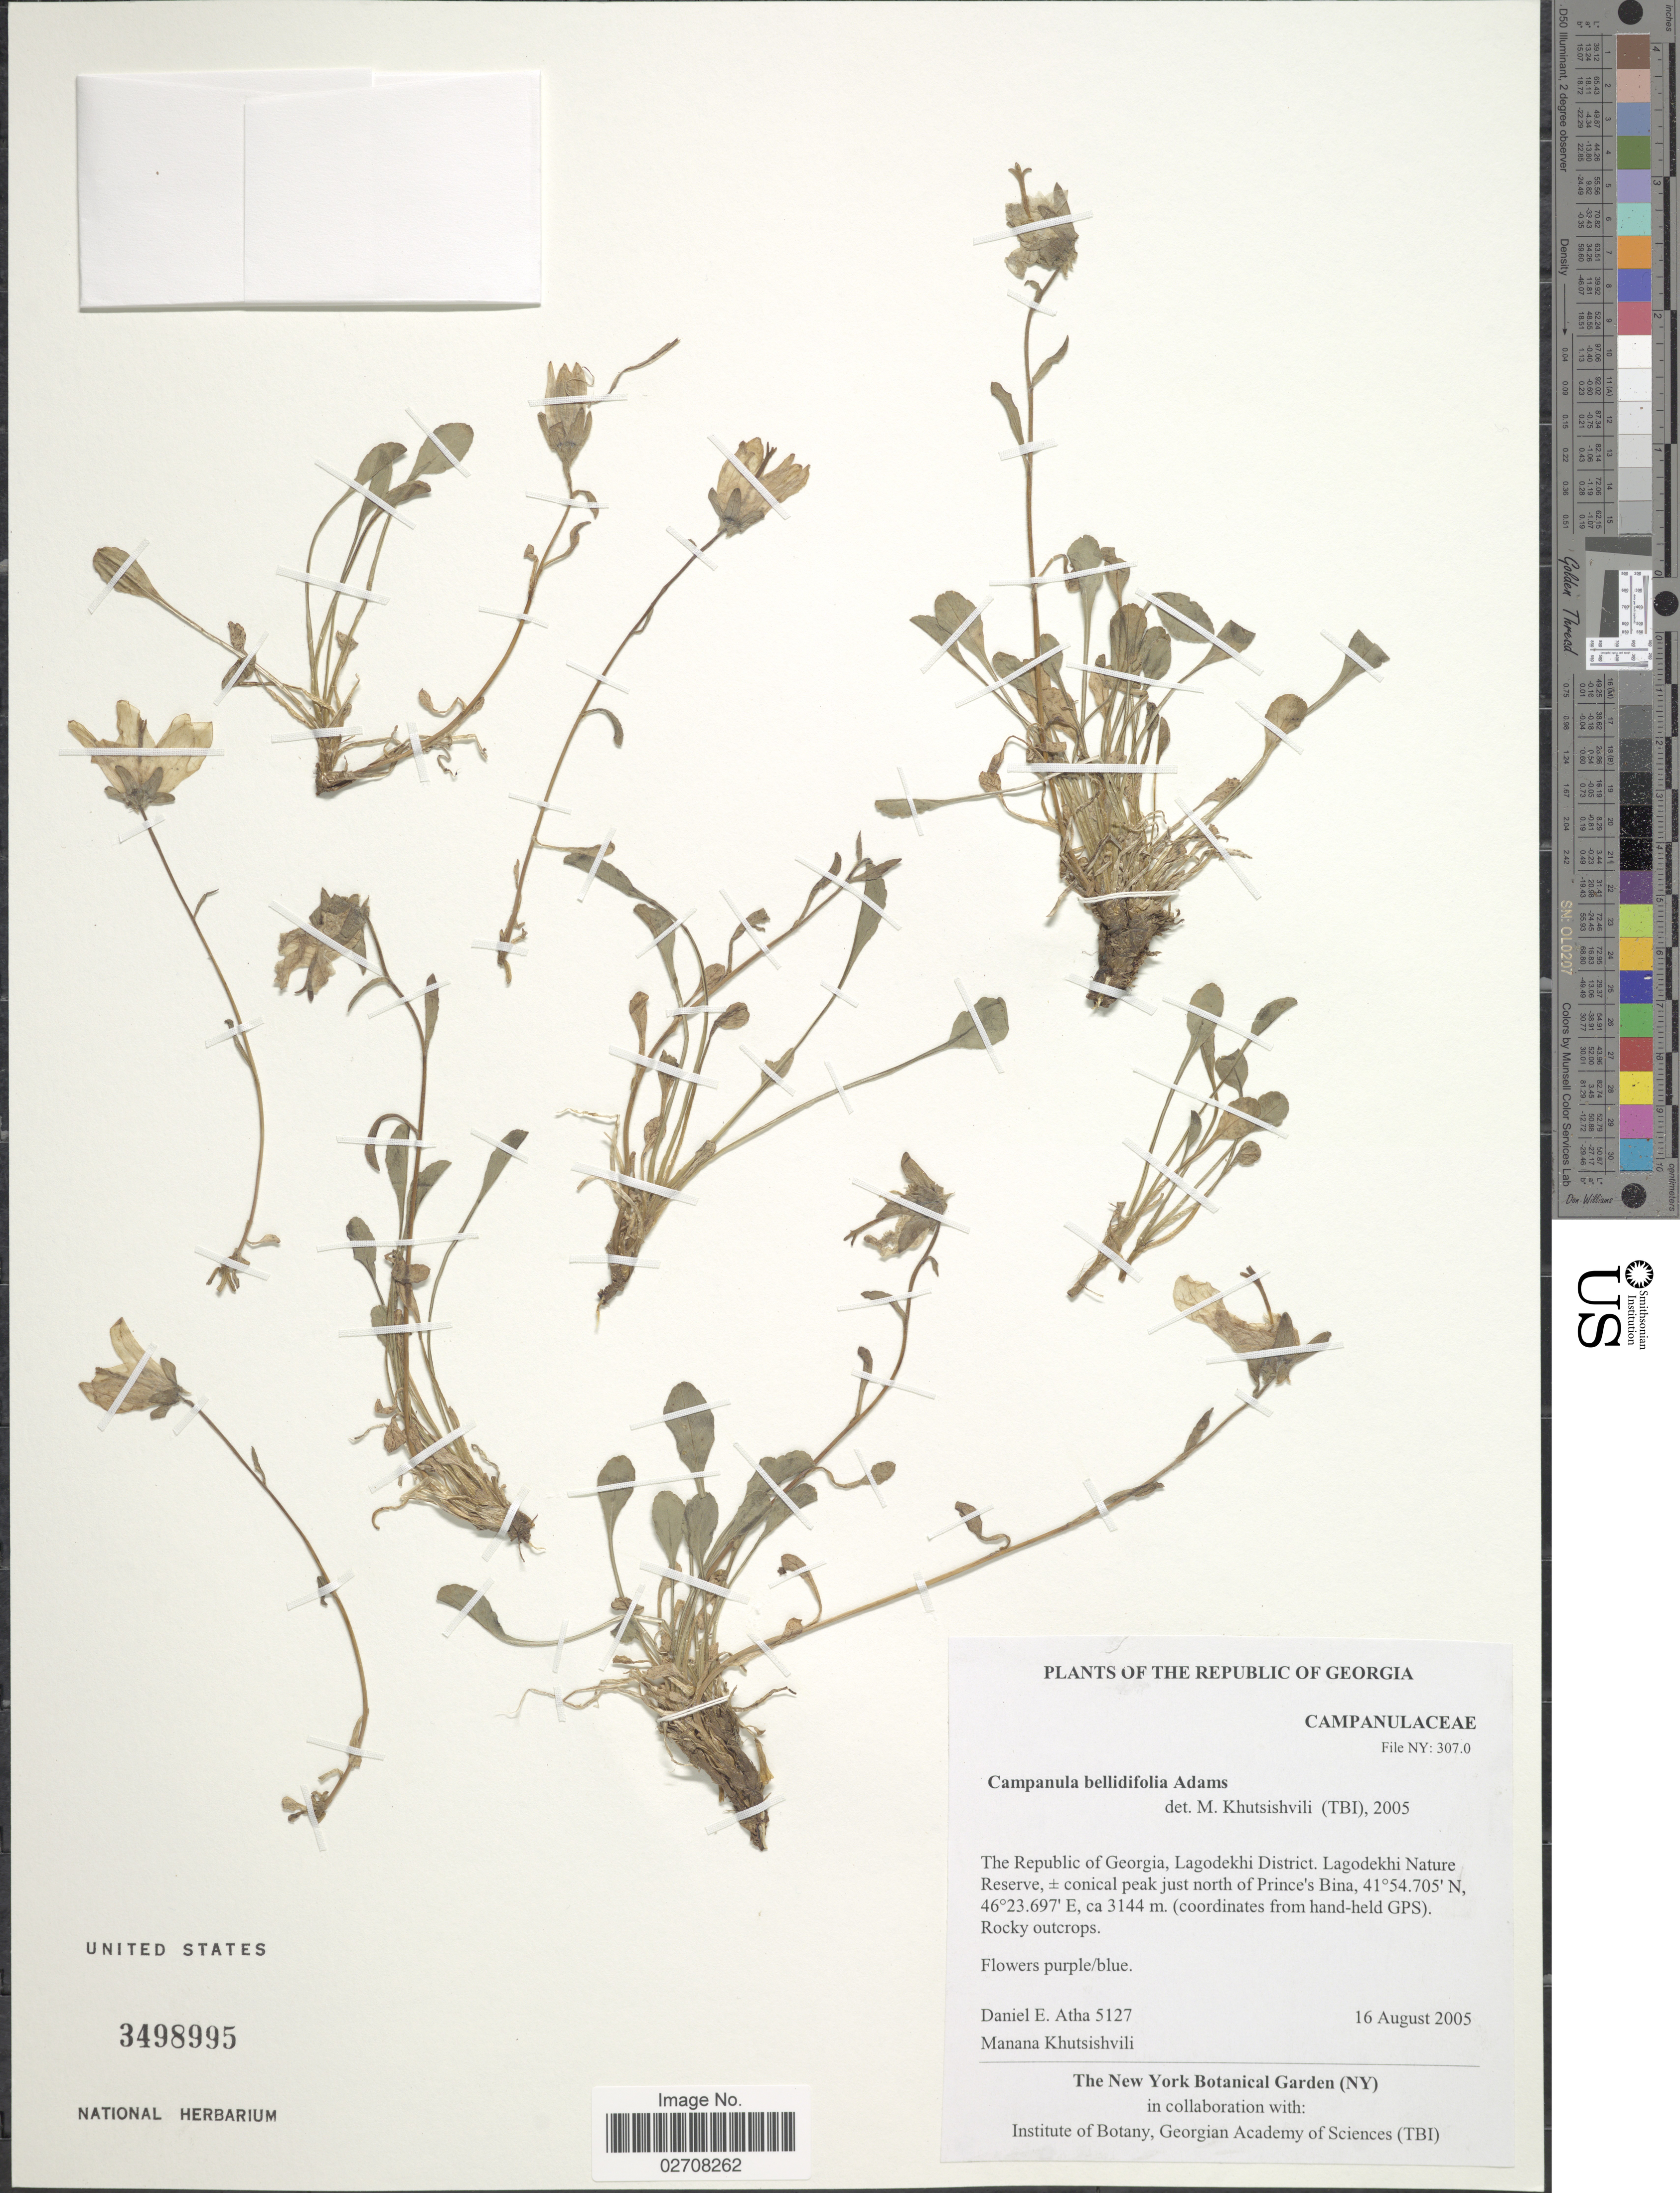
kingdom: Plantae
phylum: Tracheophyta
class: Magnoliopsida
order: Asterales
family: Campanulaceae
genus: Campanula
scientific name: Campanula bellidifolia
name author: Adam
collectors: D. Atha & M. Khutsishvili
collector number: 5127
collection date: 2005-08-16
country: Georgia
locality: Republic of Georgia, Lagodekhi District. Lagodekhi Nature Reserve, ± conical peak just north of Prince's Bina.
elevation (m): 3144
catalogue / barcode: US 3498995